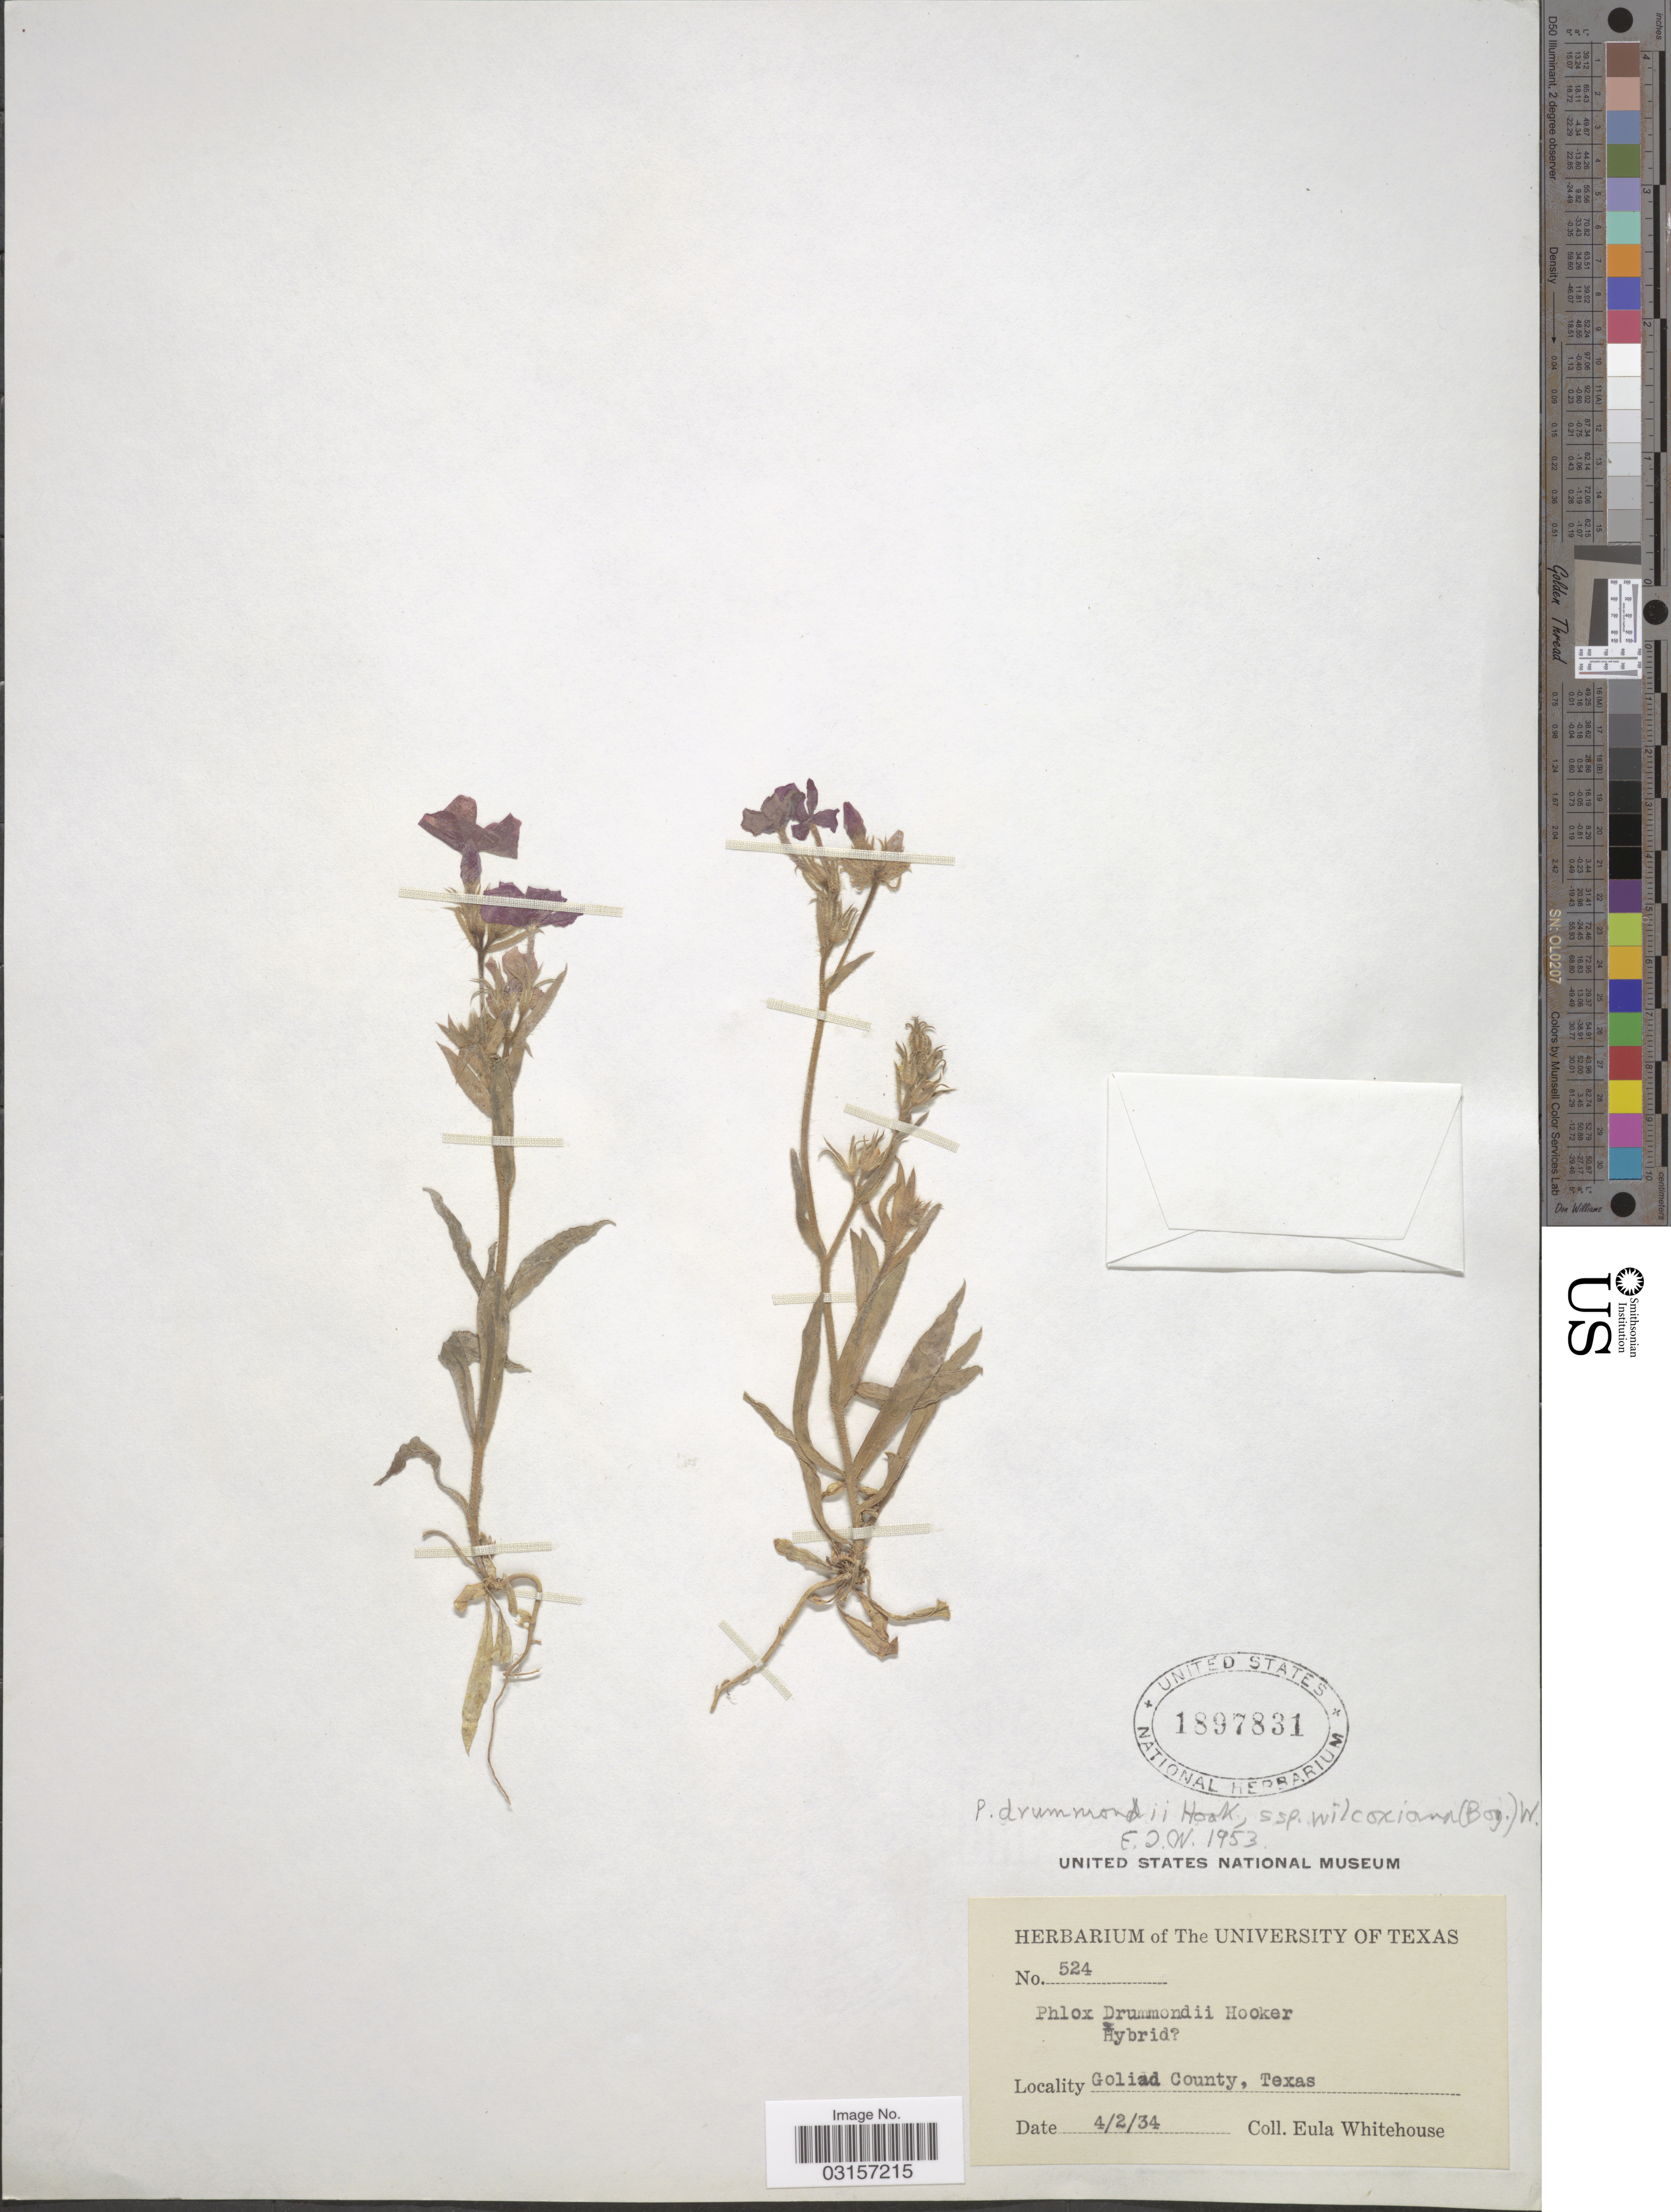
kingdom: Plantae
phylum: Tracheophyta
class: Magnoliopsida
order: Ericales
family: Polemoniaceae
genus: Phlox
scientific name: Phlox drummondii subsp. wilcoxiana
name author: Wherry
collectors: E. Whitehouse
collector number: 524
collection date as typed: Transcribed d/m/y: 2/4/34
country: United States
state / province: Texas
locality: Goliad County, Texas.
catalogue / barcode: US 1897831